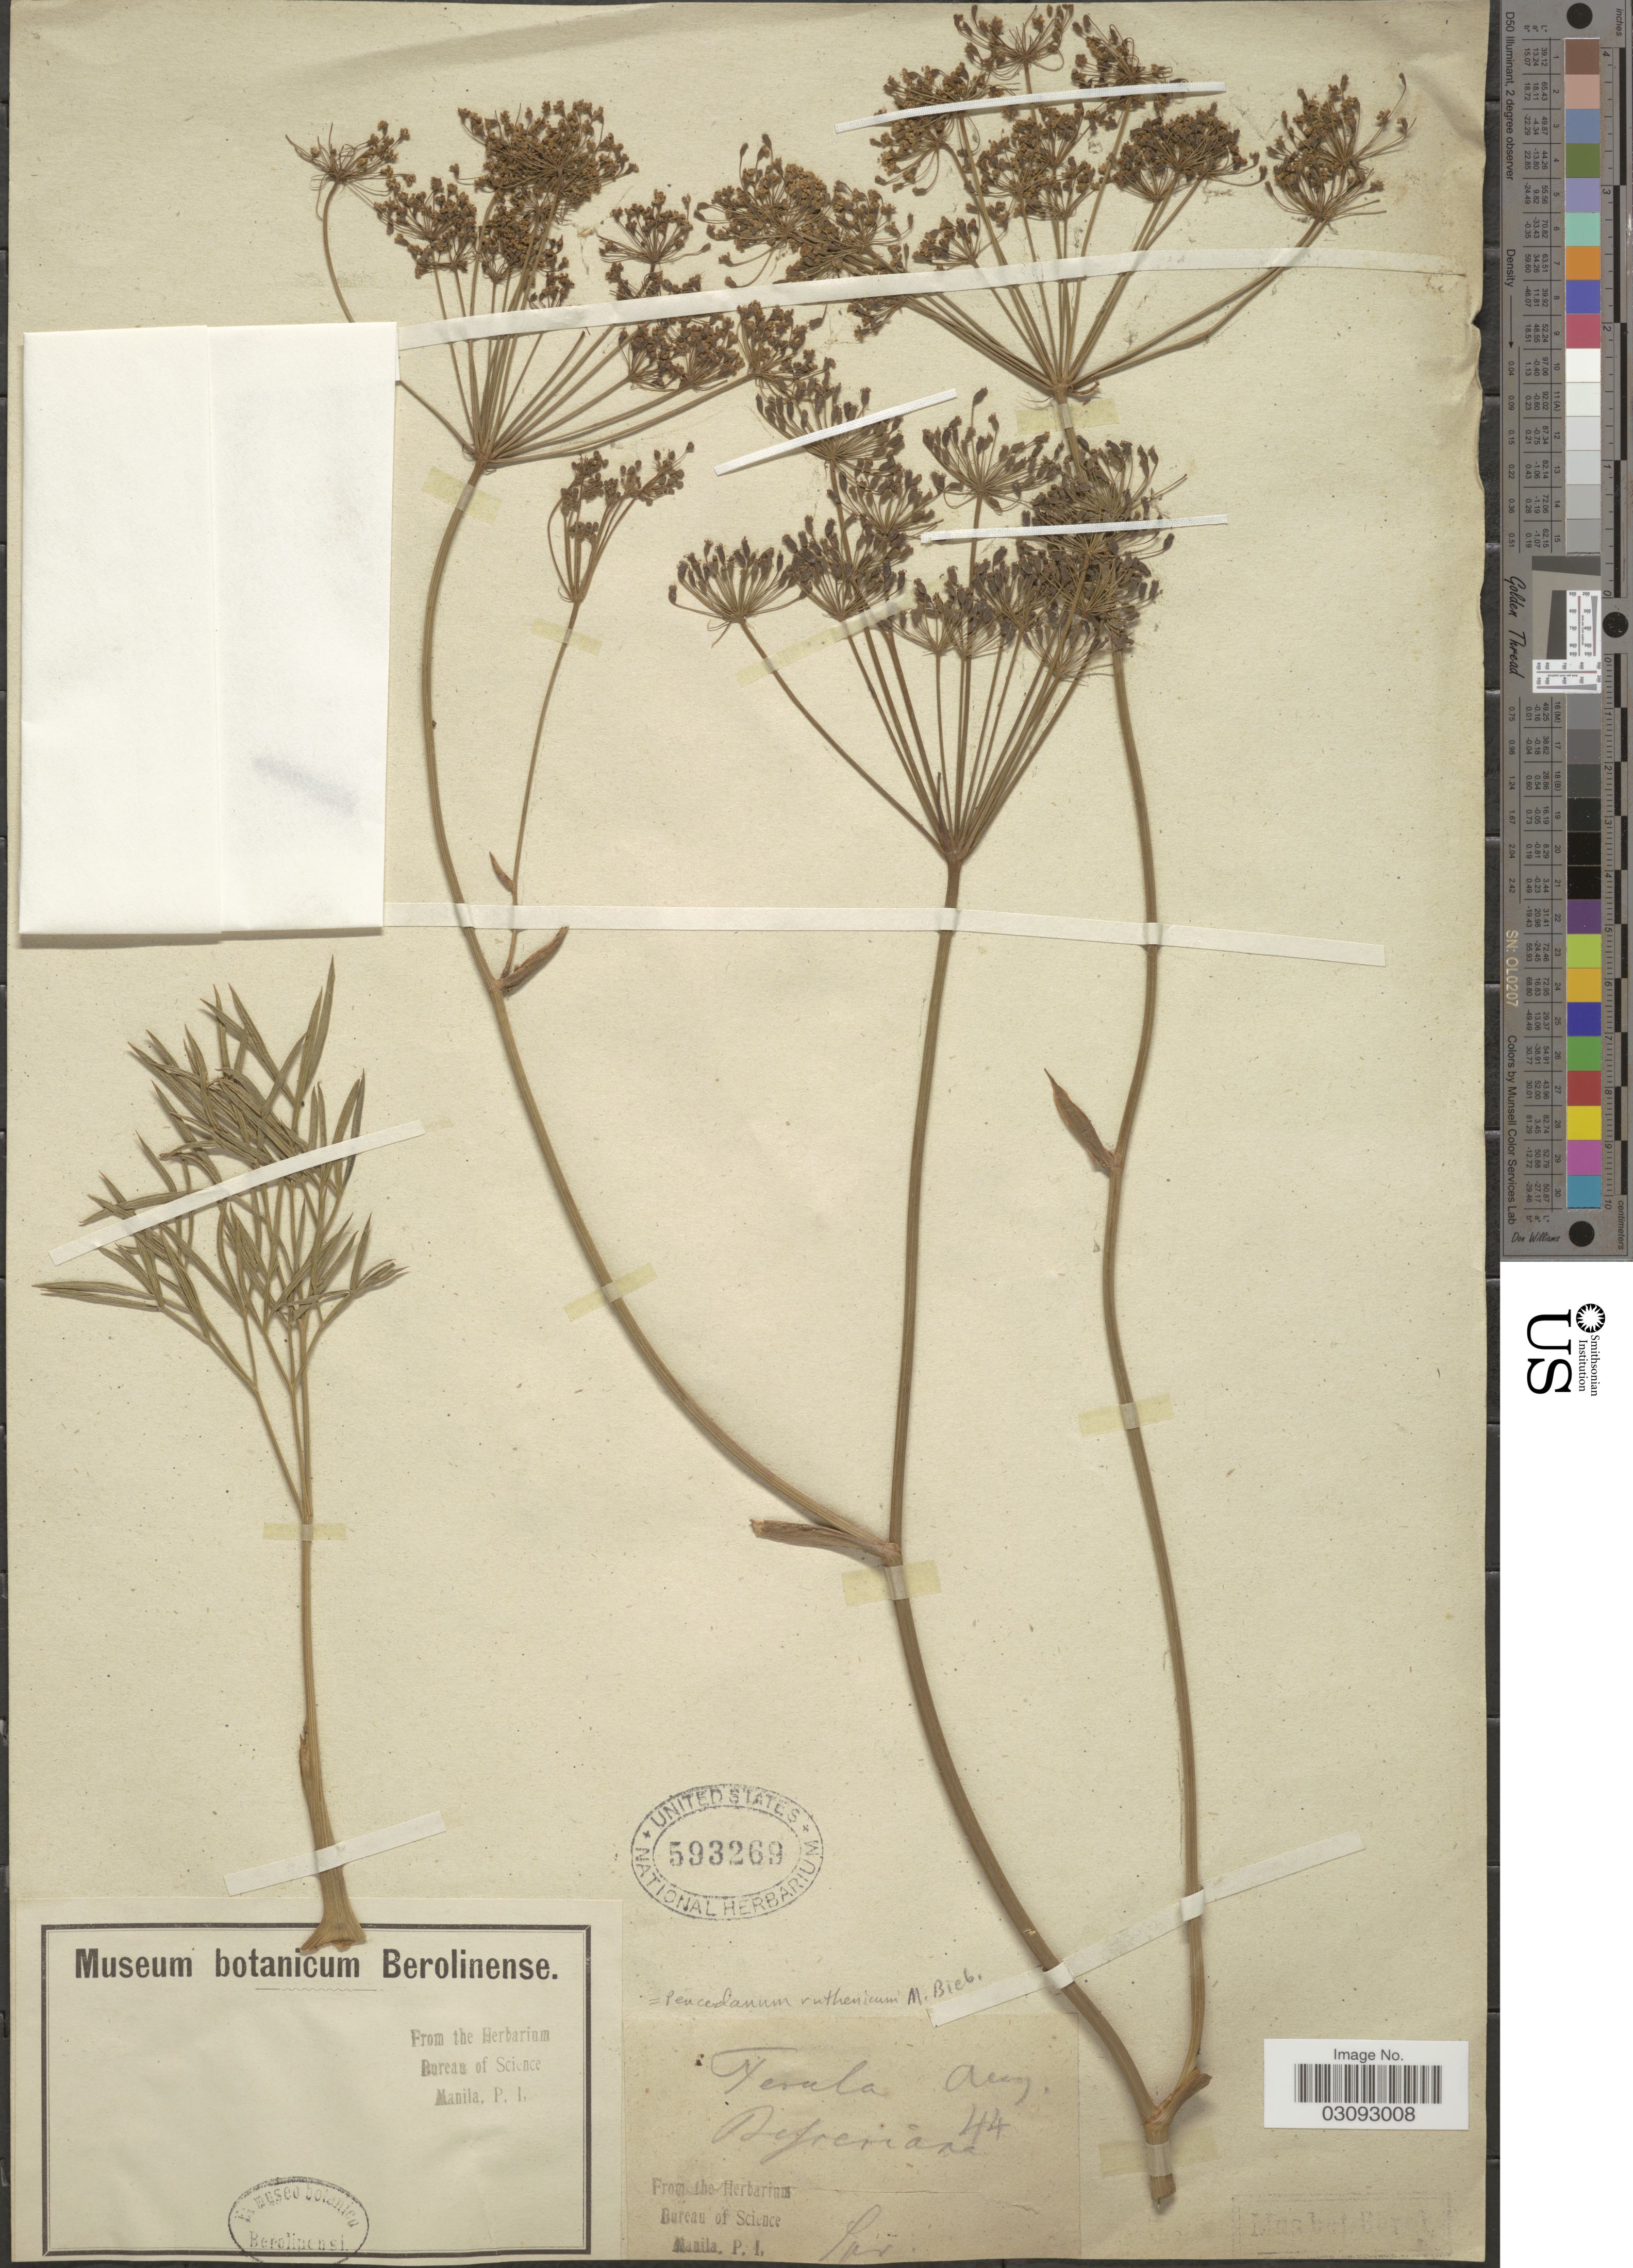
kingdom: Plantae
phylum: Tracheophyta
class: Magnoliopsida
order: Apiales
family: Apiaceae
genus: Peucedanum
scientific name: Peucedanum ruthenicum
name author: M. Bieb.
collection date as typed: Transcribed d/m/y: /8/44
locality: Ferula. Sar [interpreted] [unsure placement]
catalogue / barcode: US 593269